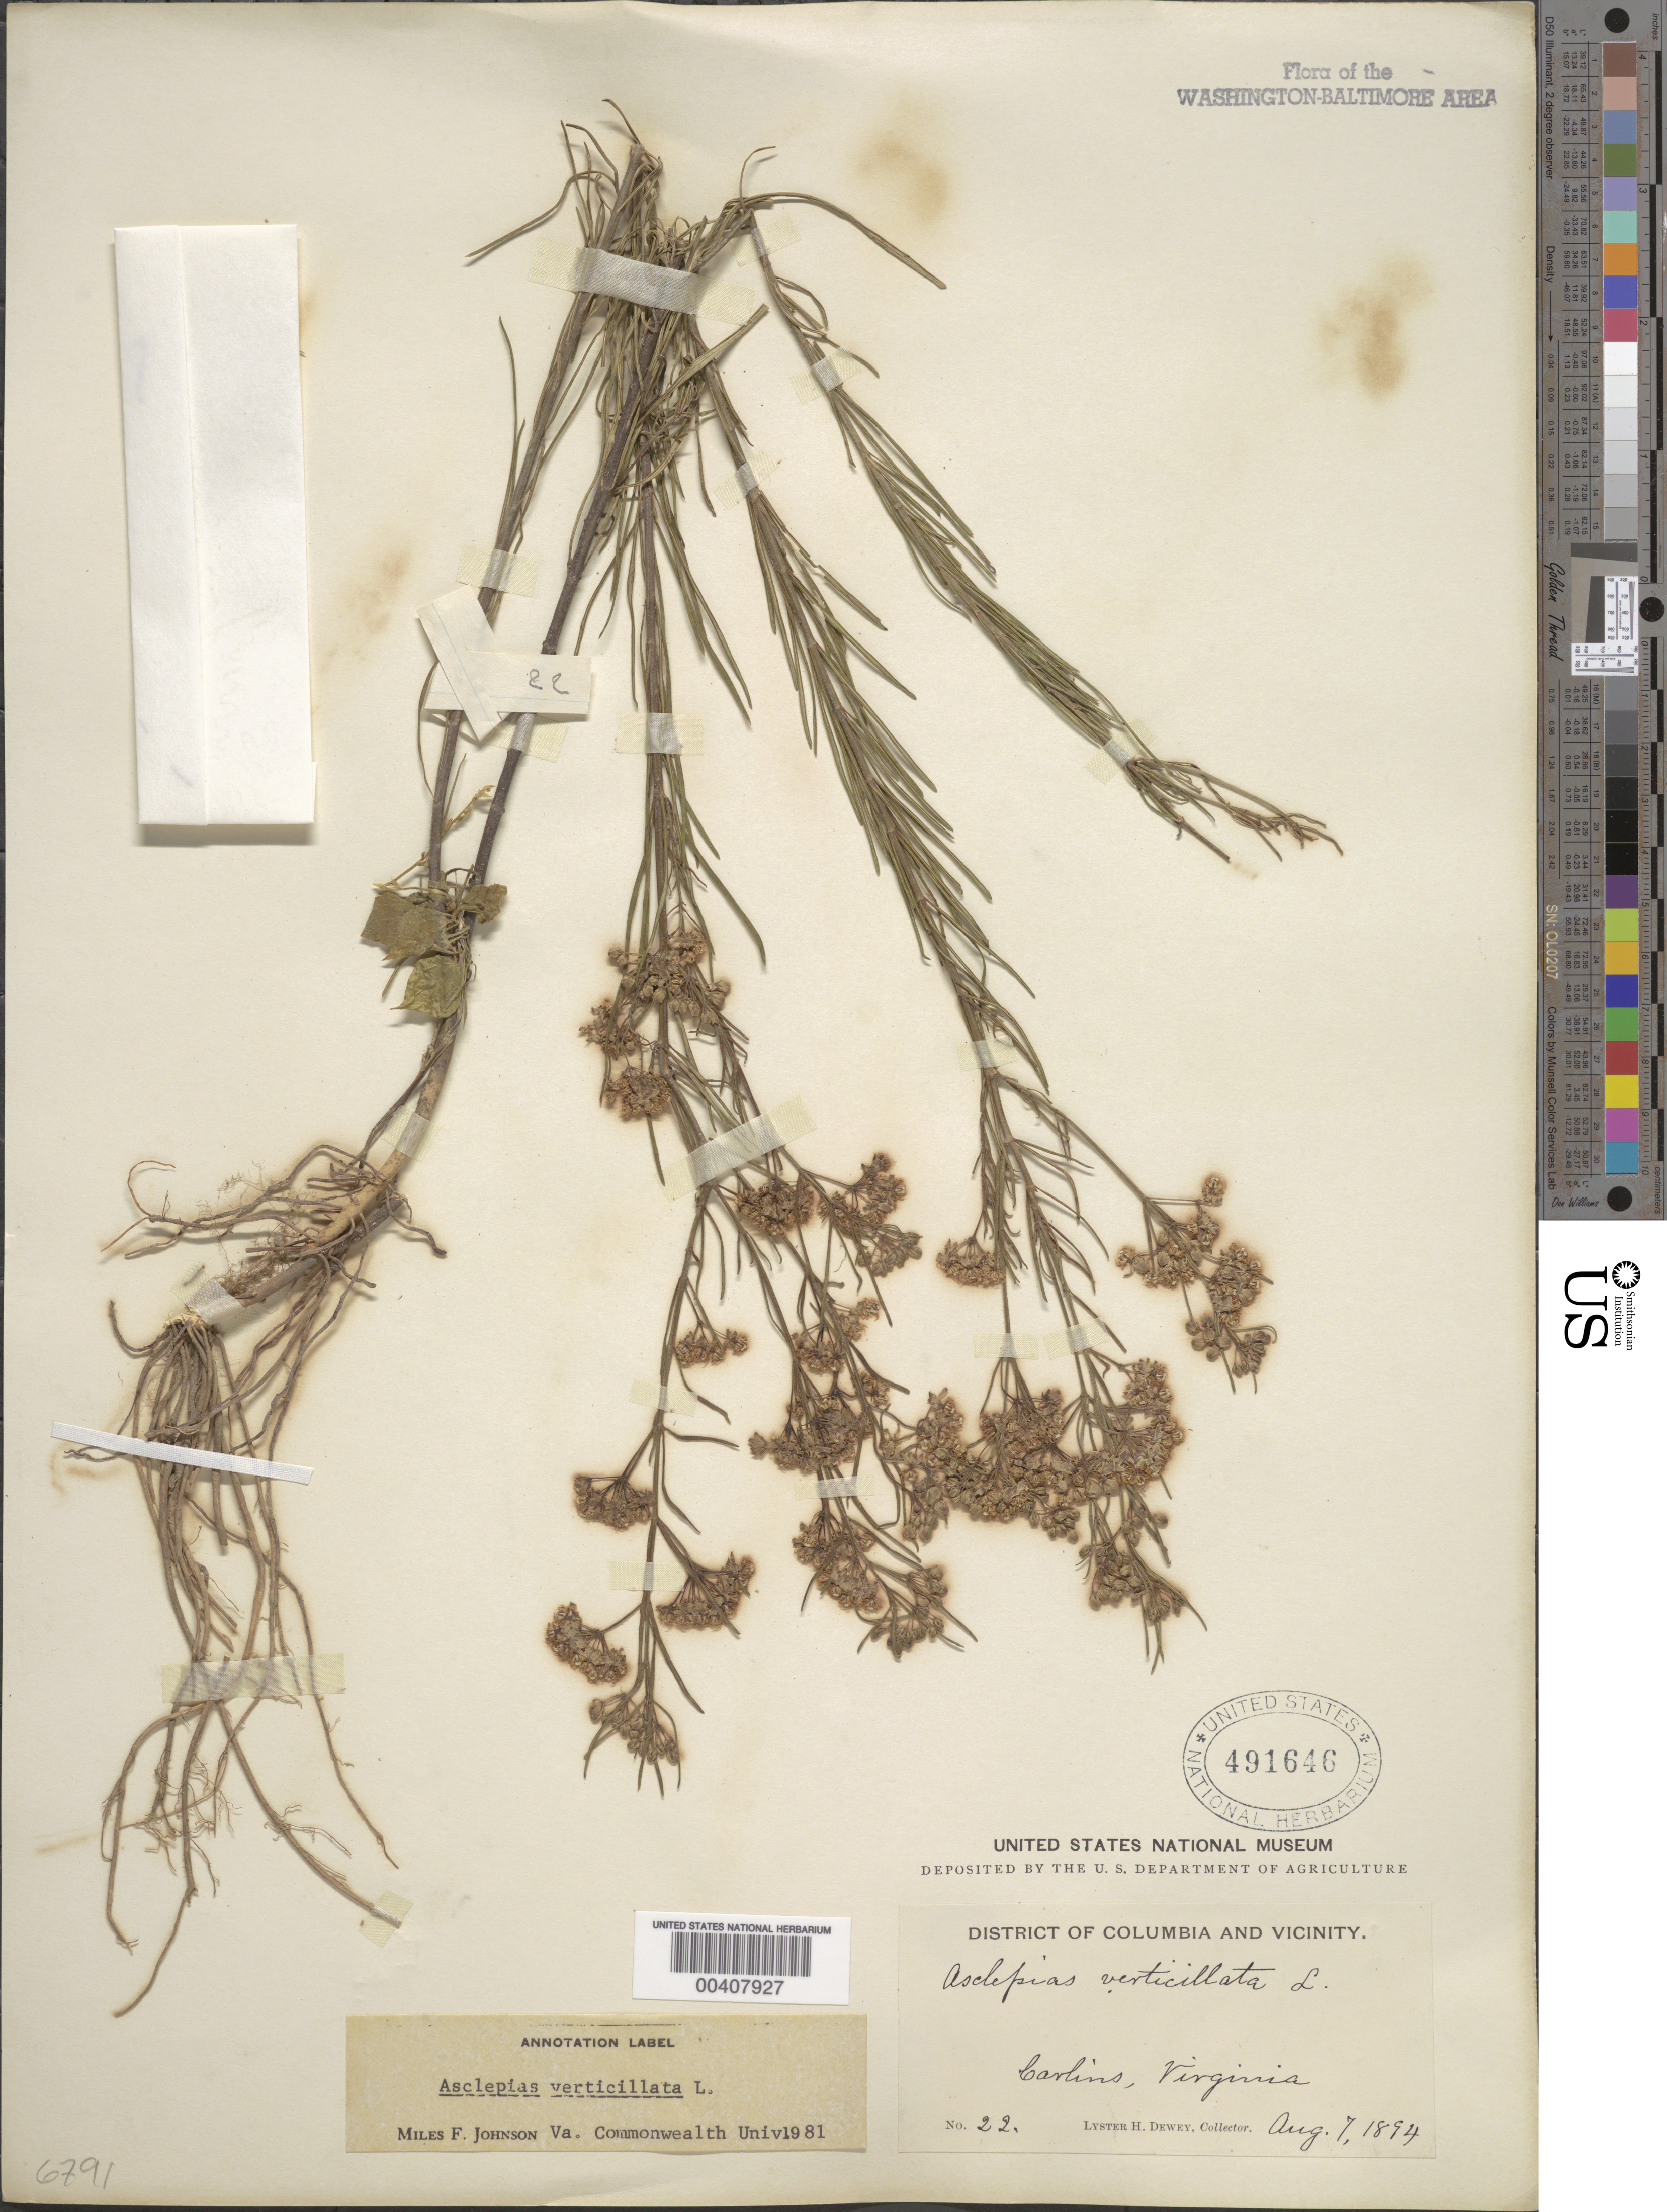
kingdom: Plantae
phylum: Tracheophyta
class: Magnoliopsida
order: Gentianales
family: Apocynaceae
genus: Asclepias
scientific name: Asclepias verticillata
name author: L.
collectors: L. H. Dewey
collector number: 22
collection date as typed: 07 Aug 1894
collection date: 1894-08-07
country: United States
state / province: Virginia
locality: Carlins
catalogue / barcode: US 491646